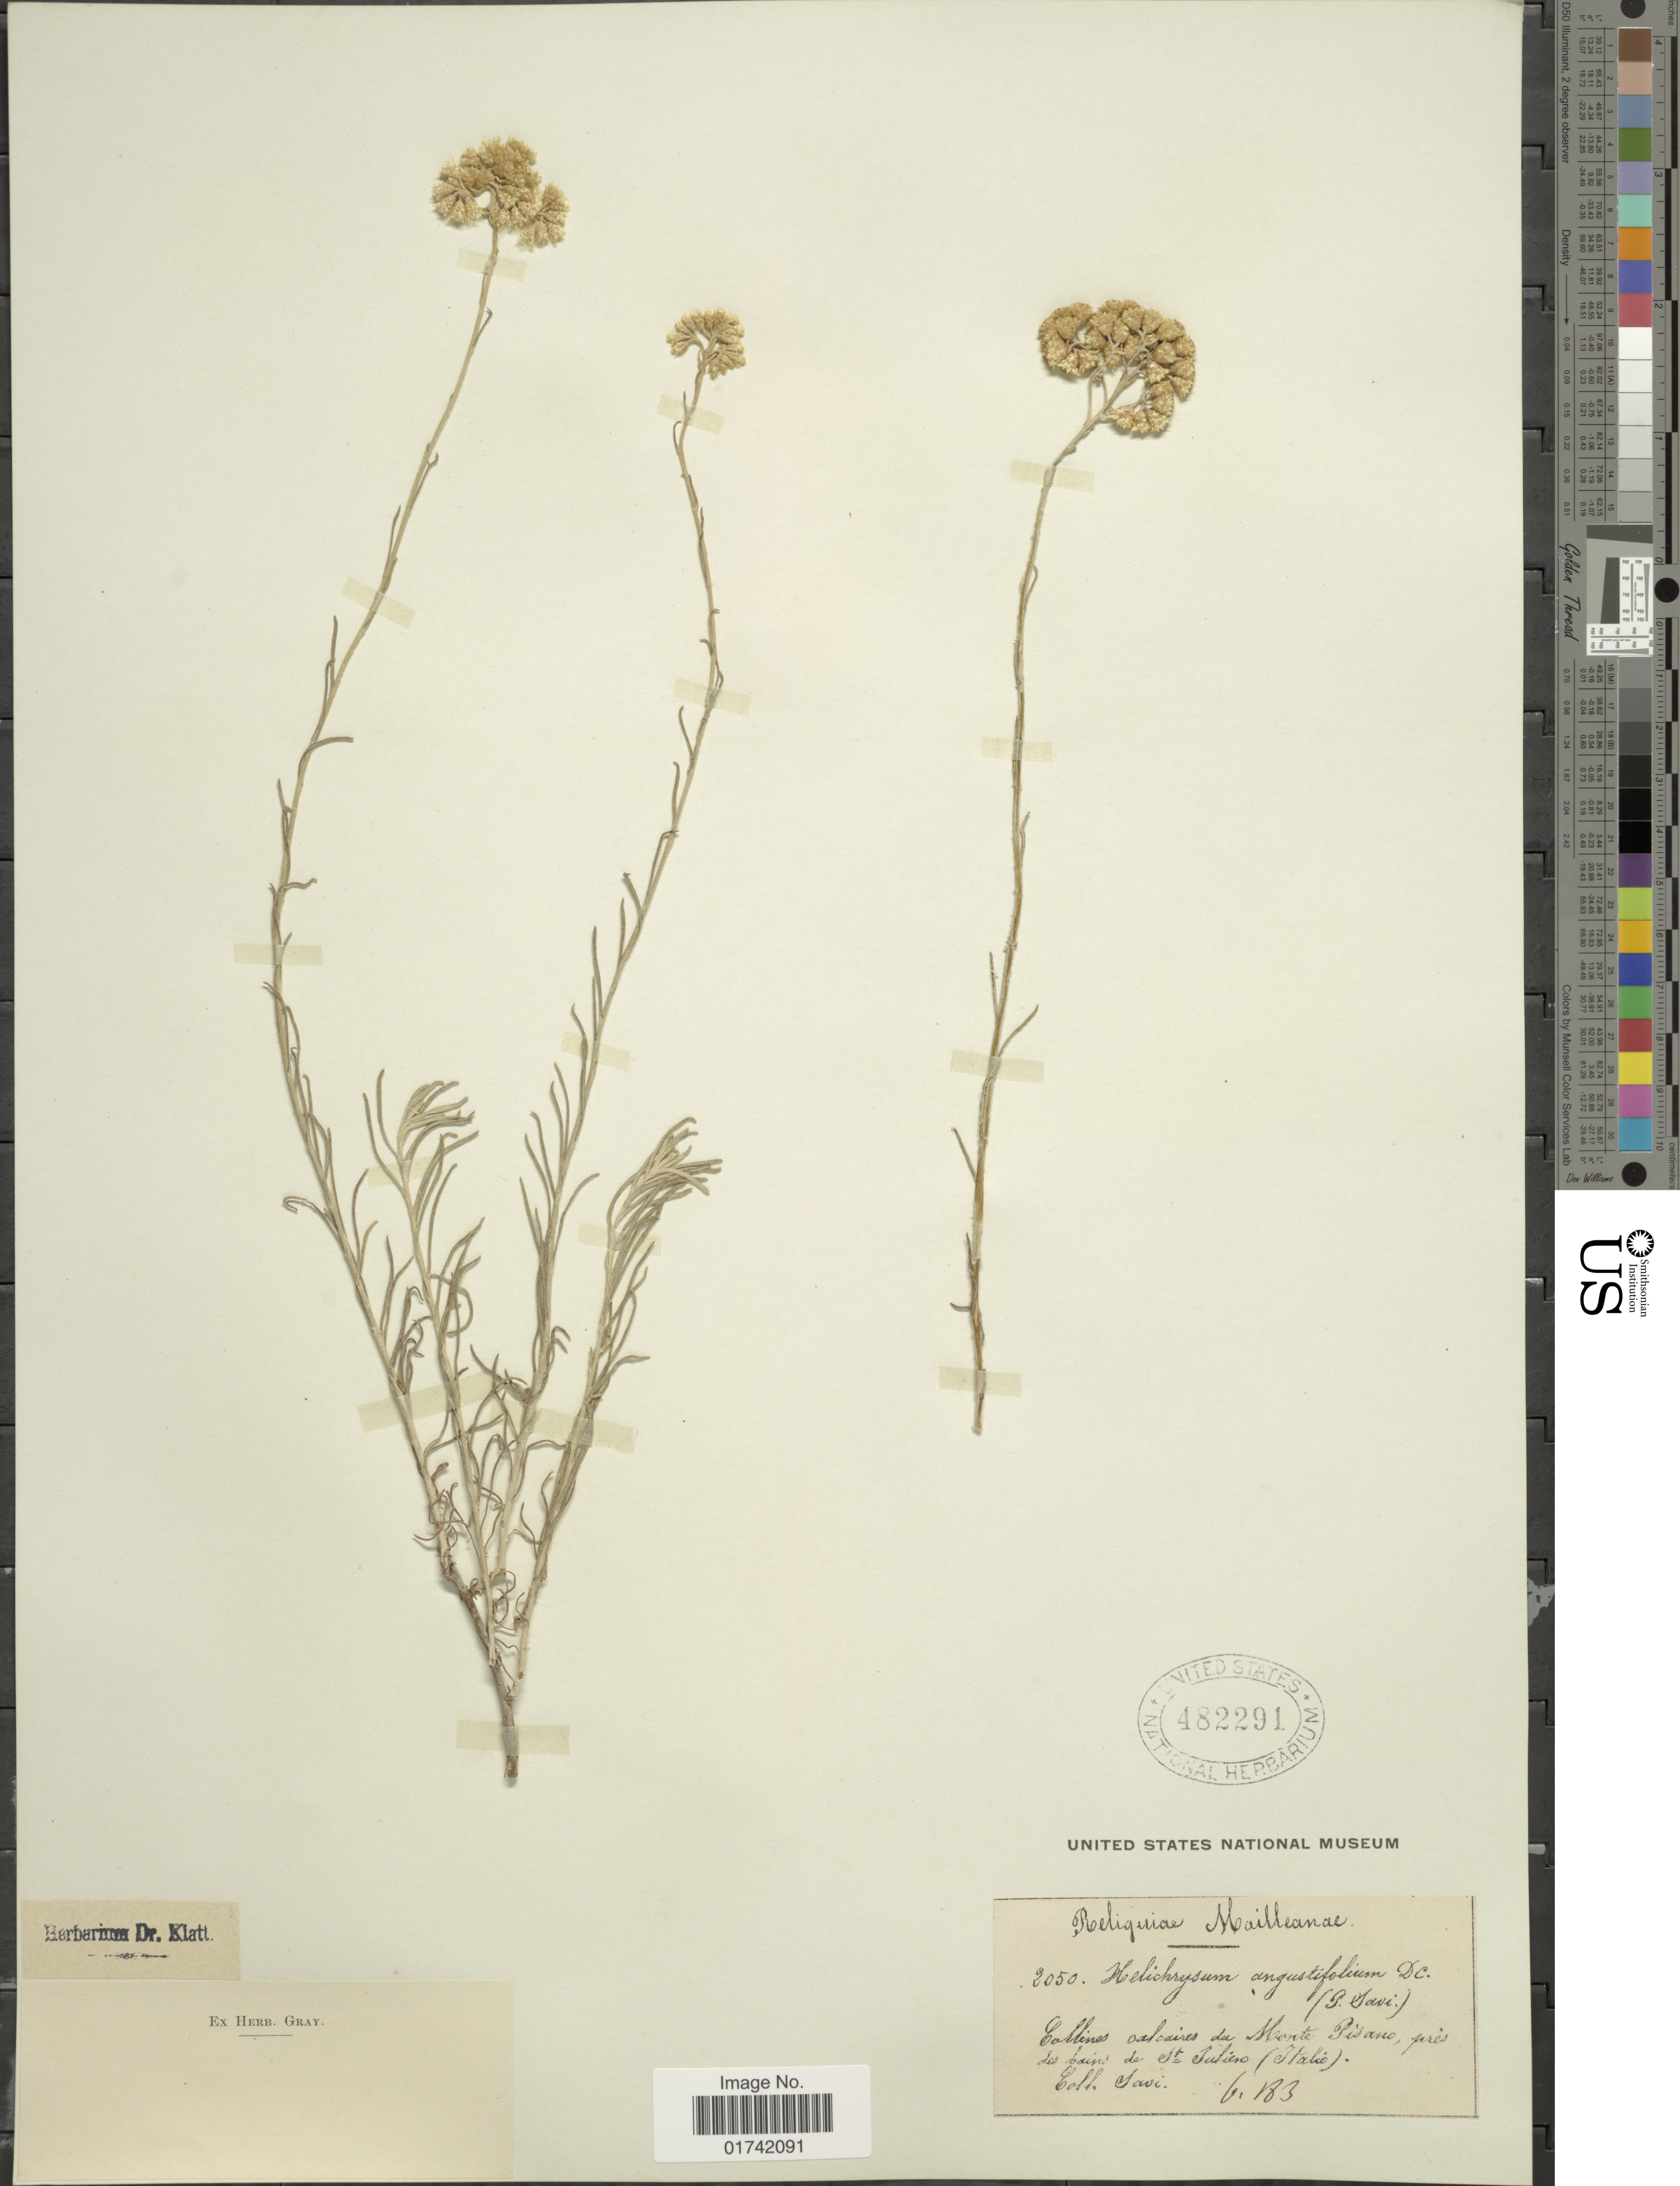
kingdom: Plantae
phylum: Tracheophyta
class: Magnoliopsida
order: Asterales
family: Asteraceae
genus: Helichrysum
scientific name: Helichrysum angustifolium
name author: (Lam.) DC.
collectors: G. Savi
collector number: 2050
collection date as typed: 163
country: Italy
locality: Mailleanae, da Monte Pisano, pres de faint de Julino (Italio)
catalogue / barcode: US 482291